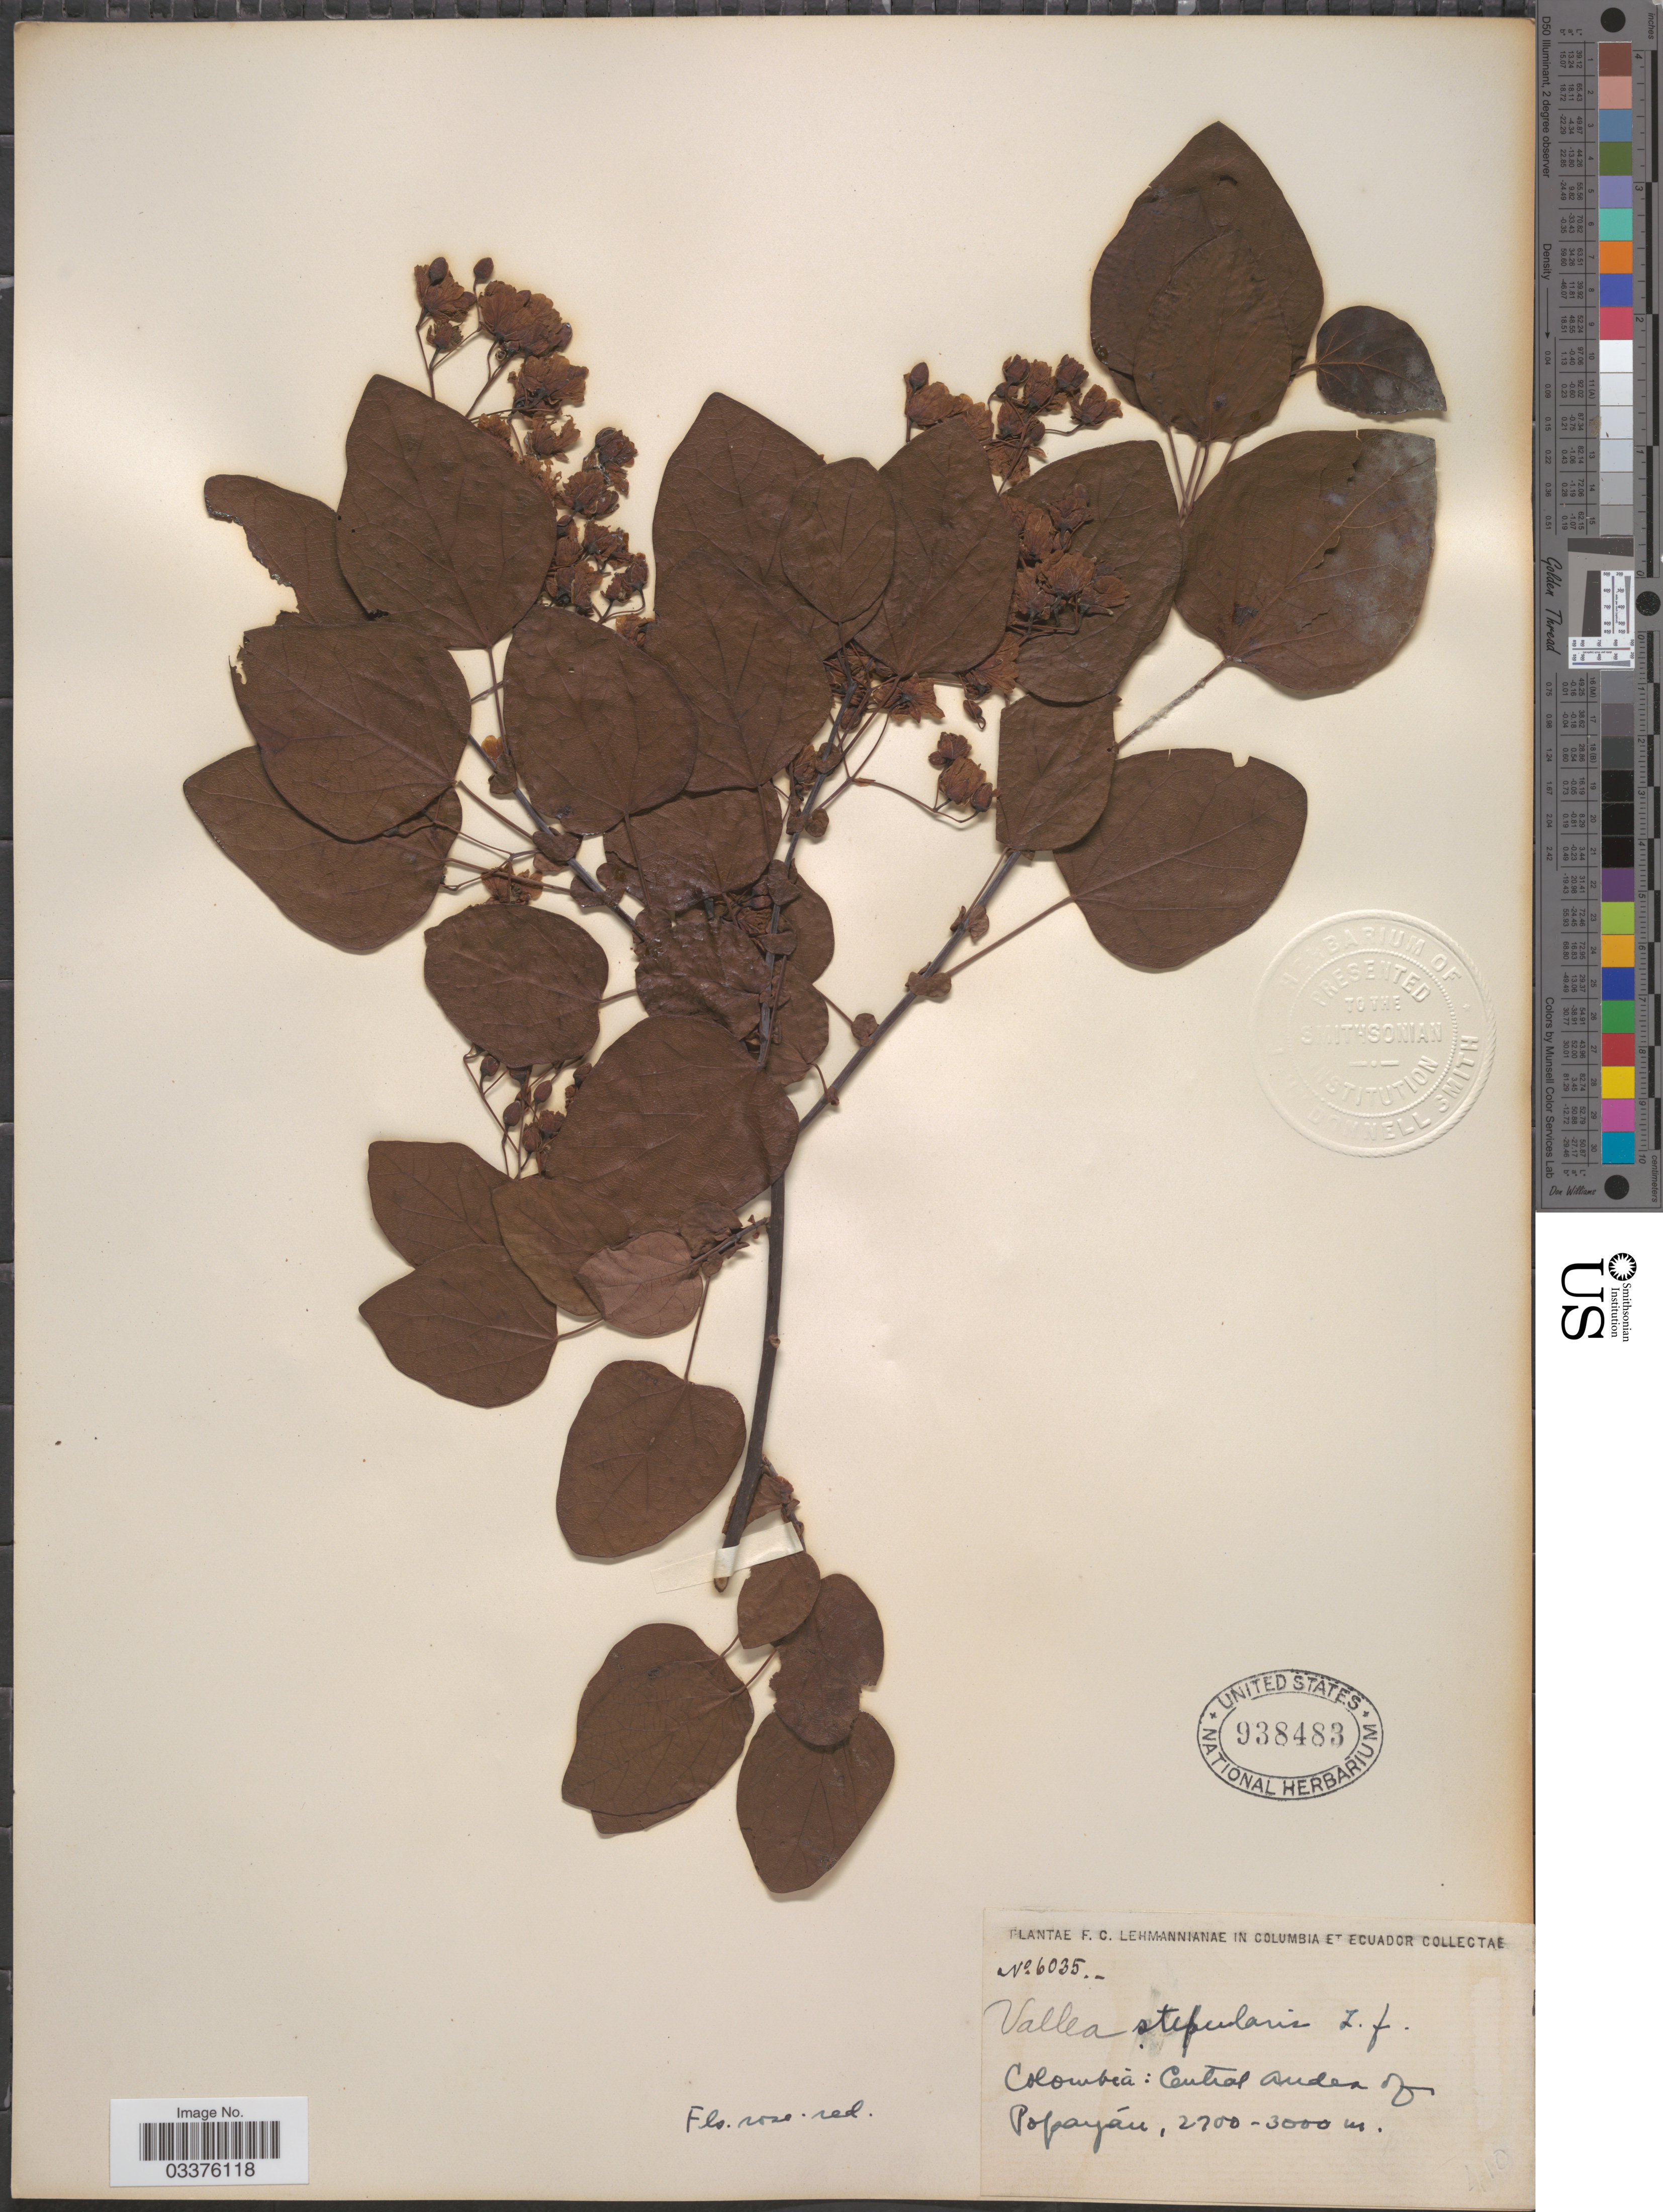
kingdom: Plantae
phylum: Tracheophyta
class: Magnoliopsida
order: Oxalidales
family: Elaeocarpaceae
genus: Vallea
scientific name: Vallea stipularis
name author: L. f.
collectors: F. C. Lehmann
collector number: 6035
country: Colombia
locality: Central Andes of Popayán.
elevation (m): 2700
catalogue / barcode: US 938483